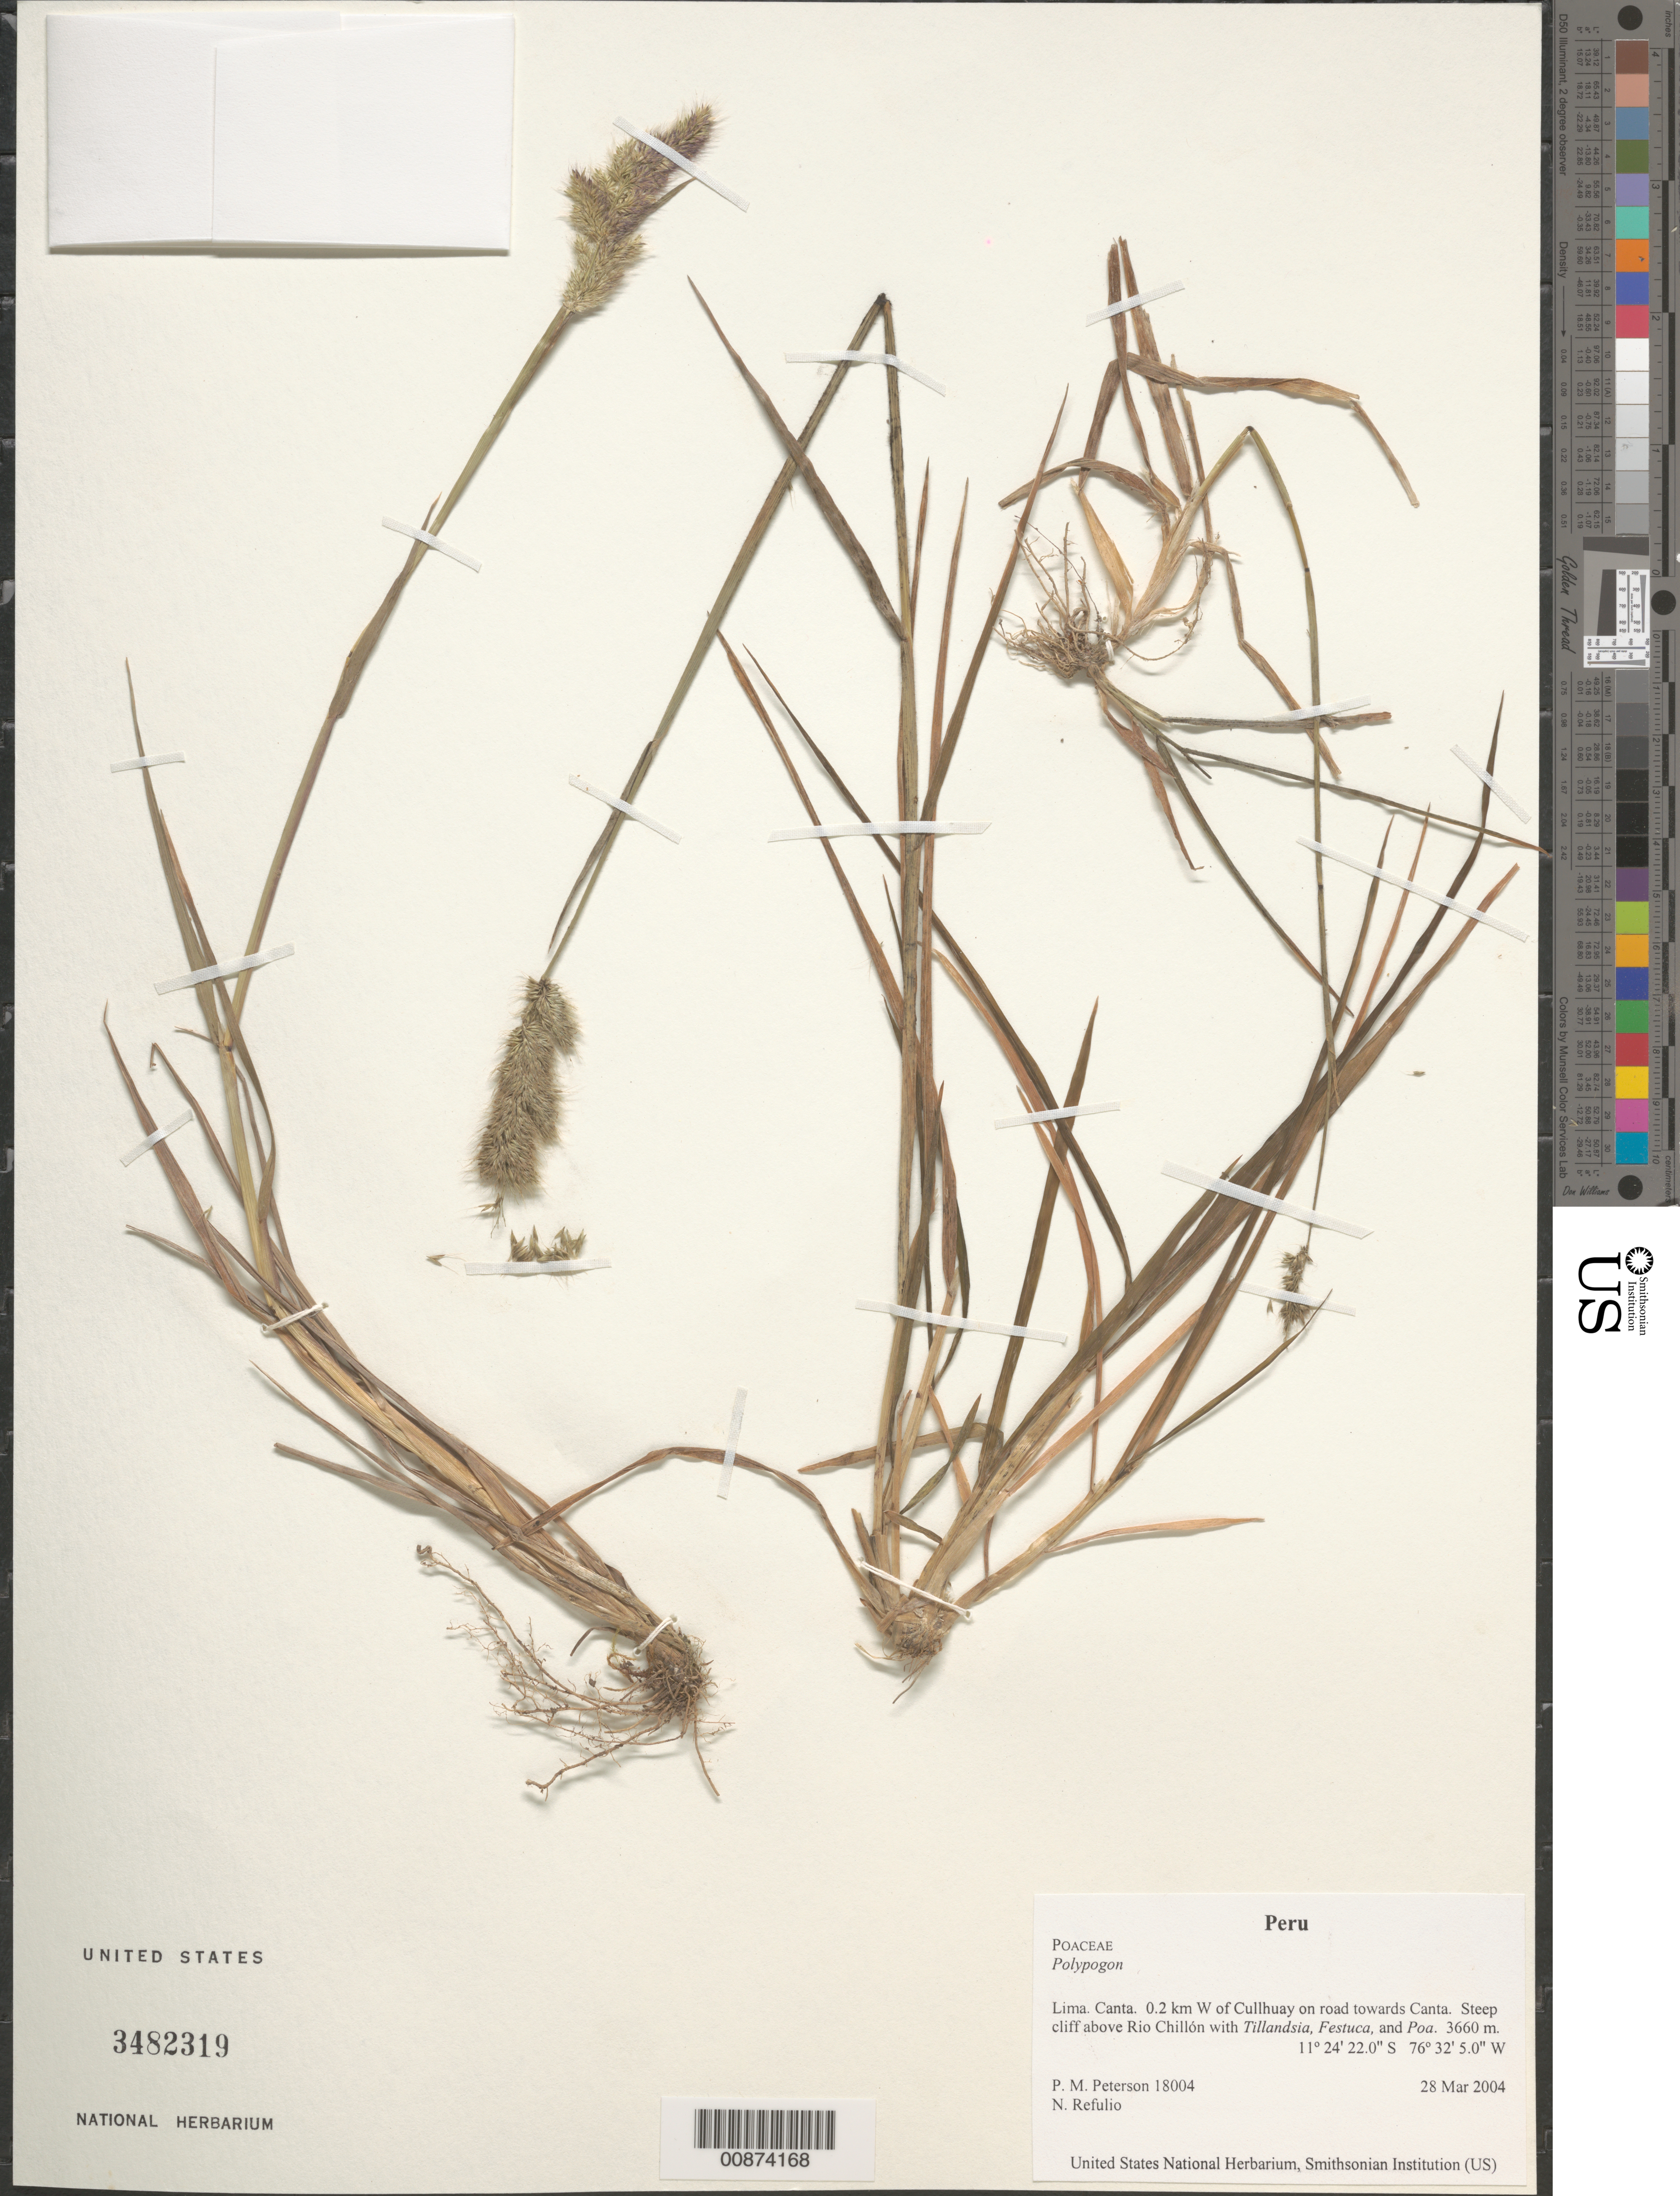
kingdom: Plantae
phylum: Tracheophyta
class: Liliopsida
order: Poales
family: Poaceae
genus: Polypogon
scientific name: Polypogon sp.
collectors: P. M. Peterson & N. Refulio-Rodríguez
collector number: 18004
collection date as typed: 28 Mar 2004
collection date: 2004-03-28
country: Peru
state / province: Lima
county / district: Canta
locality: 0.2 km W of Cullhuay on road towards Canta. Steep cliff above Rio Chillón with Tillandsia, Festuca, and Poa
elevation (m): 3660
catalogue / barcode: US 3482319